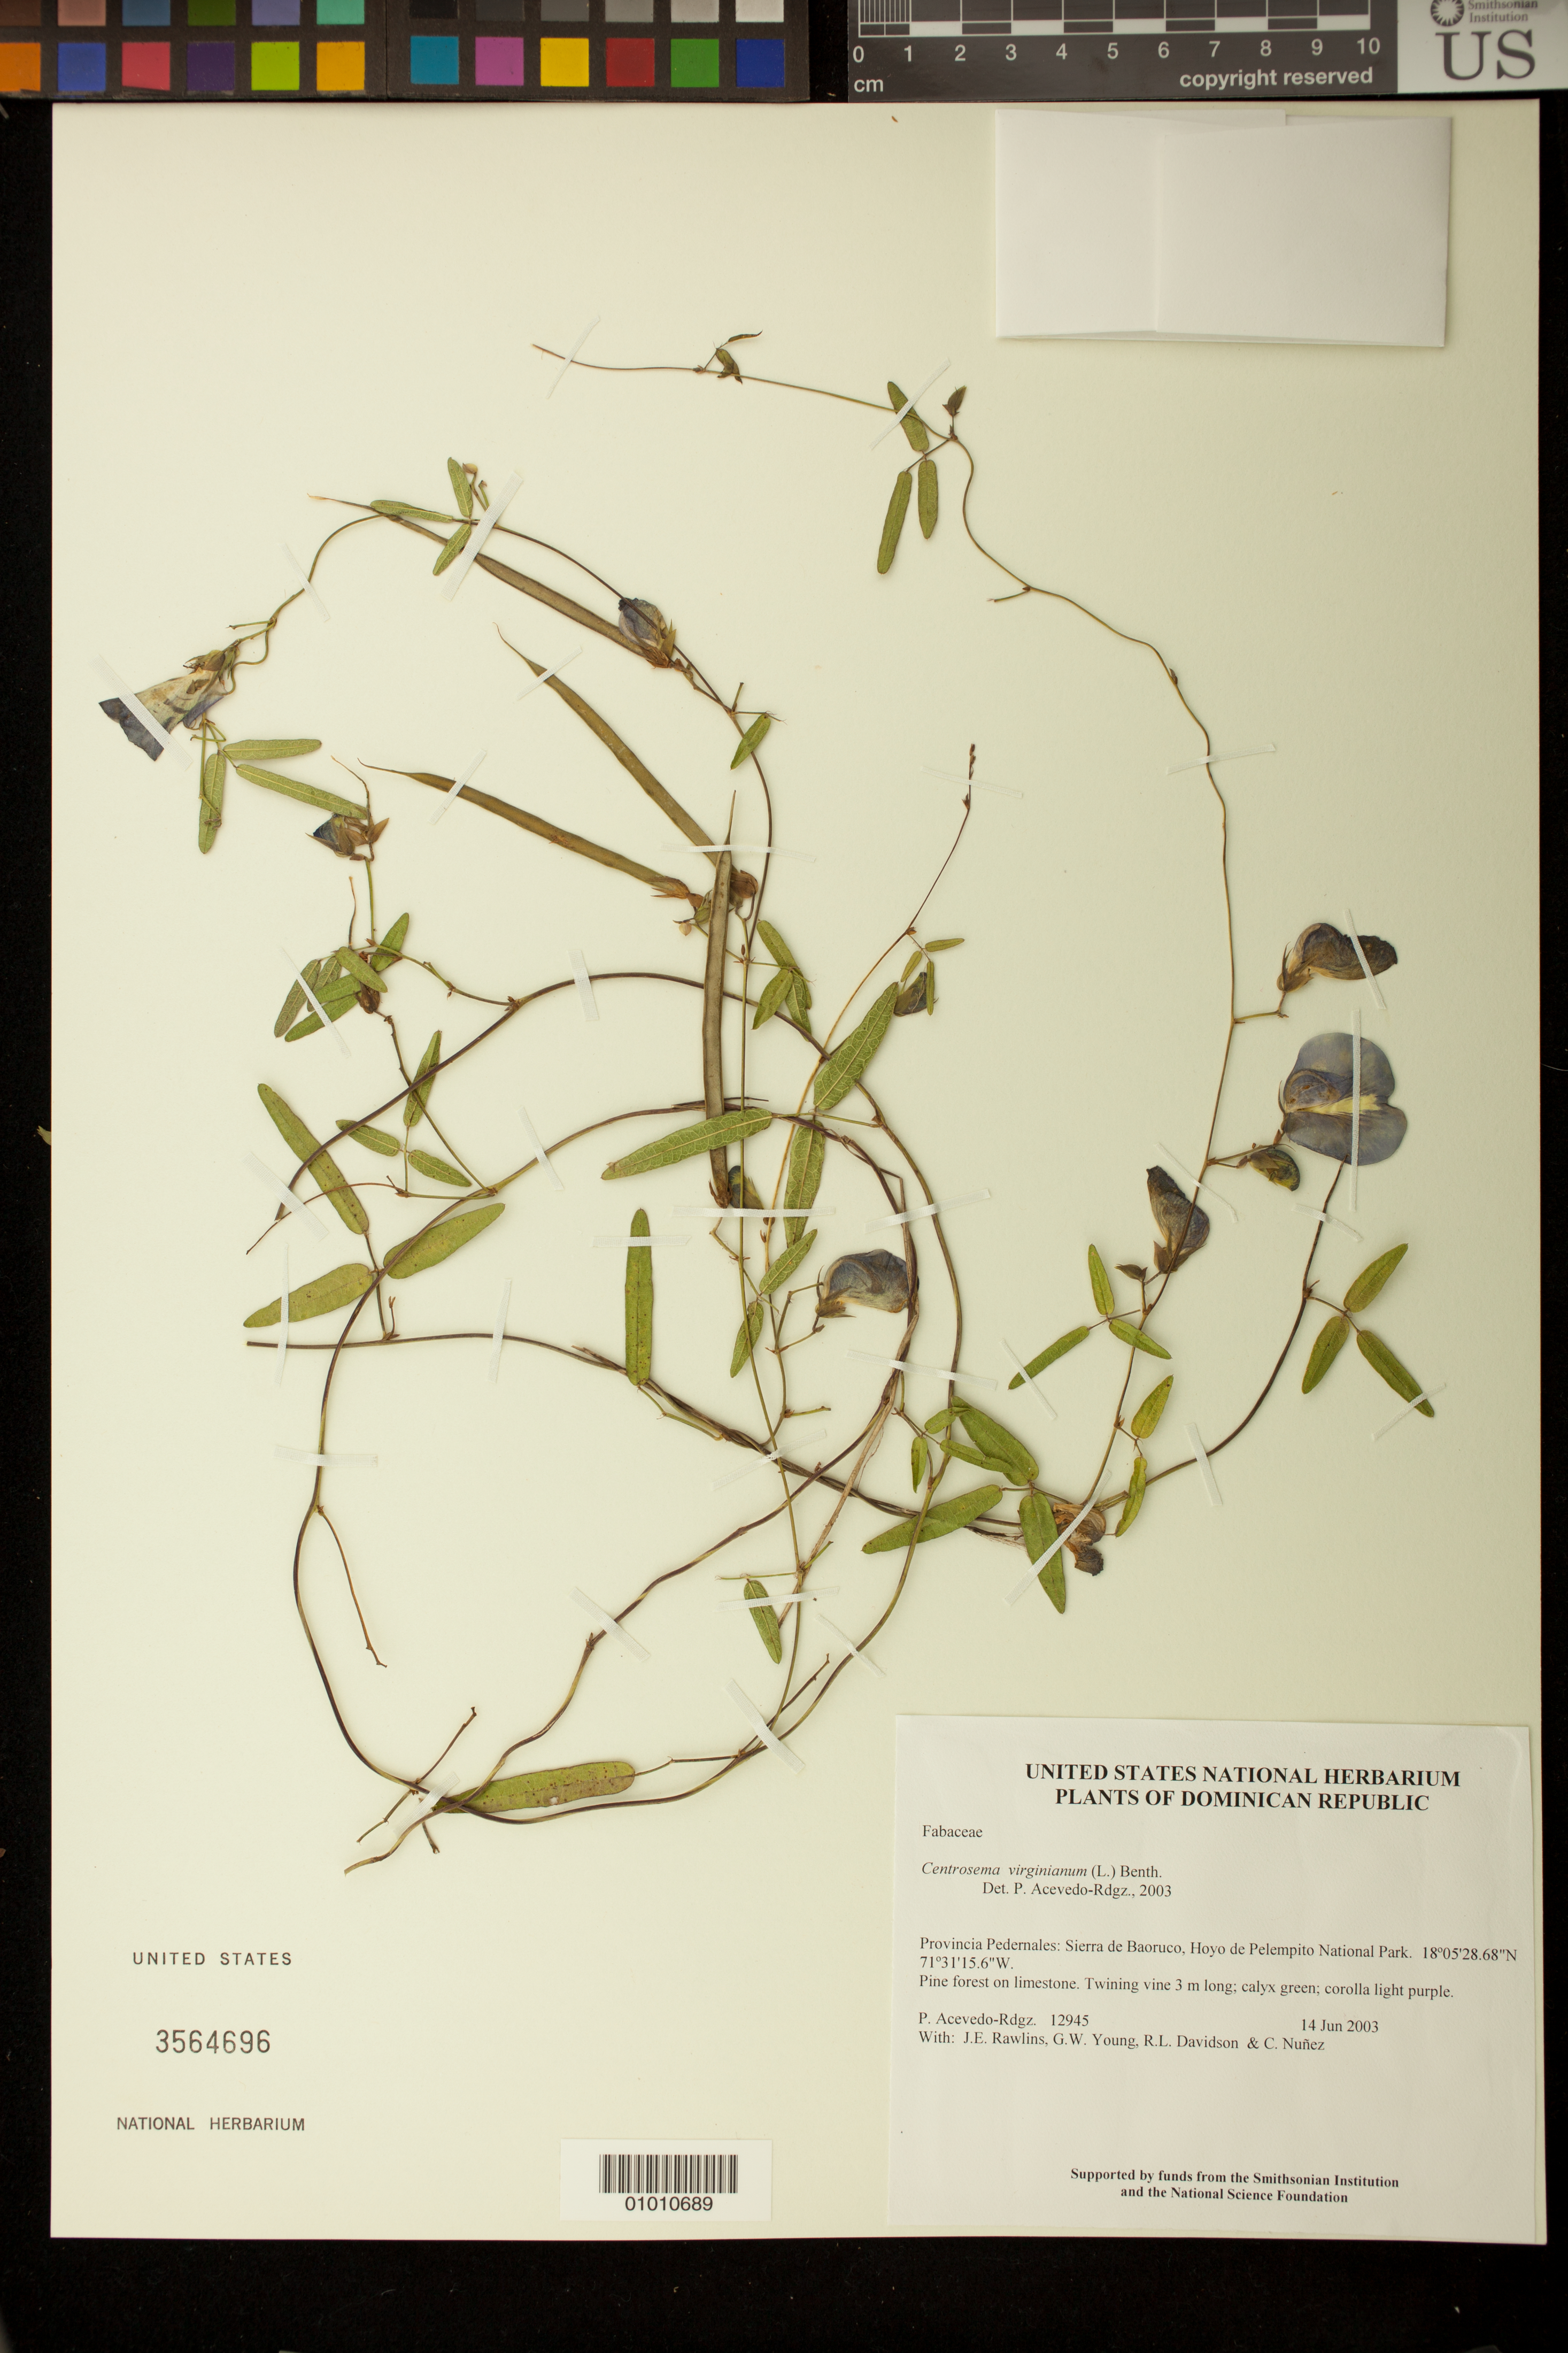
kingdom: Plantae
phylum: Tracheophyta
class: Magnoliopsida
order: Fabales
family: Fabaceae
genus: Centrosema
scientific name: Centrosema virginianum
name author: (L.) Benth.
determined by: Acevedo-Rodríguez, P., (BOT), Smithsonian Institution - National Museum of Natural History (UNITED STATES)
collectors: P. Acevedo-Rodr., J. Rawlins, G. Young, R. Davidson & C. Nunez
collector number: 12945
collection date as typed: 14 Jun 2003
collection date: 2003-06-14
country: Dominican Republic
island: Hispaniola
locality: Provincia Pedernales: Sierra de Baoruco, Hoyo de Pelempito National Park.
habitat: Pine forest on limestone.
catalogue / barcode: US 3564696